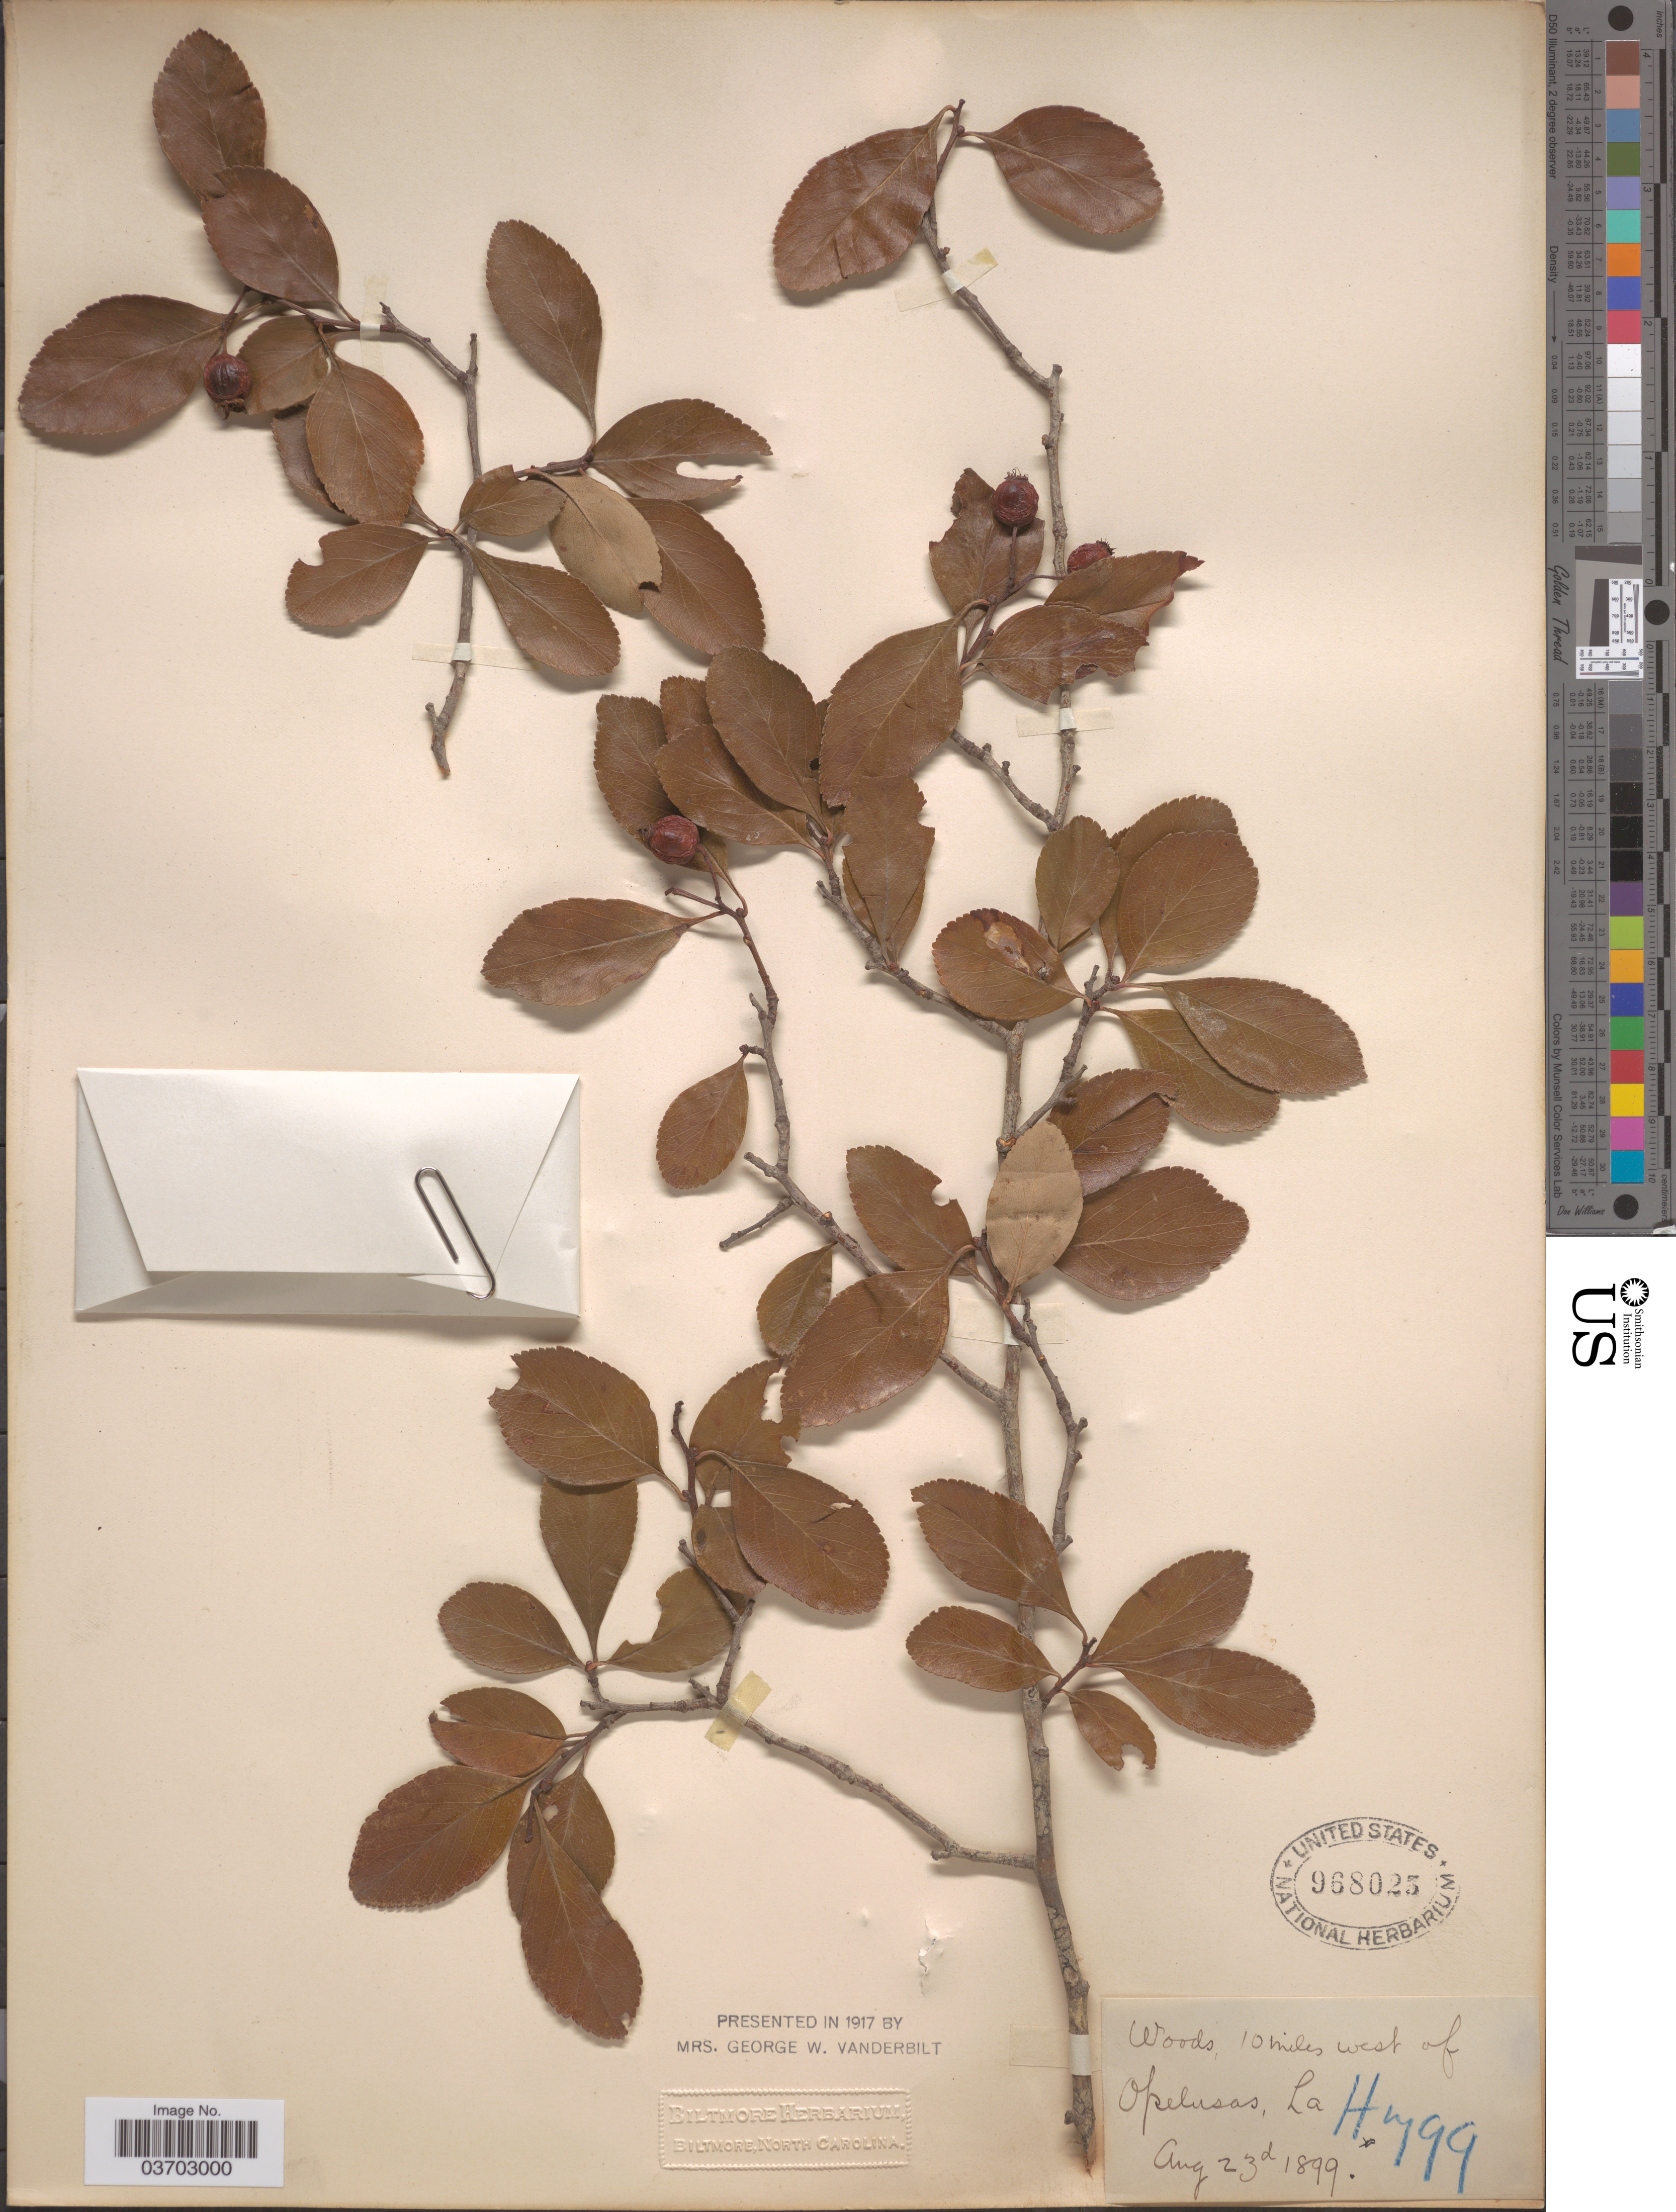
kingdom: Plantae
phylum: Tracheophyta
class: Magnoliopsida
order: Rosales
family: Rosaceae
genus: Crataegus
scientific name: Crataegus crus-galli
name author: L.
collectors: ex herb. Biltmore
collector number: H799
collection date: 1899-08-23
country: United States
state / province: Louisiana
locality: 10 miles west of Opelusas.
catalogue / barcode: US 968025